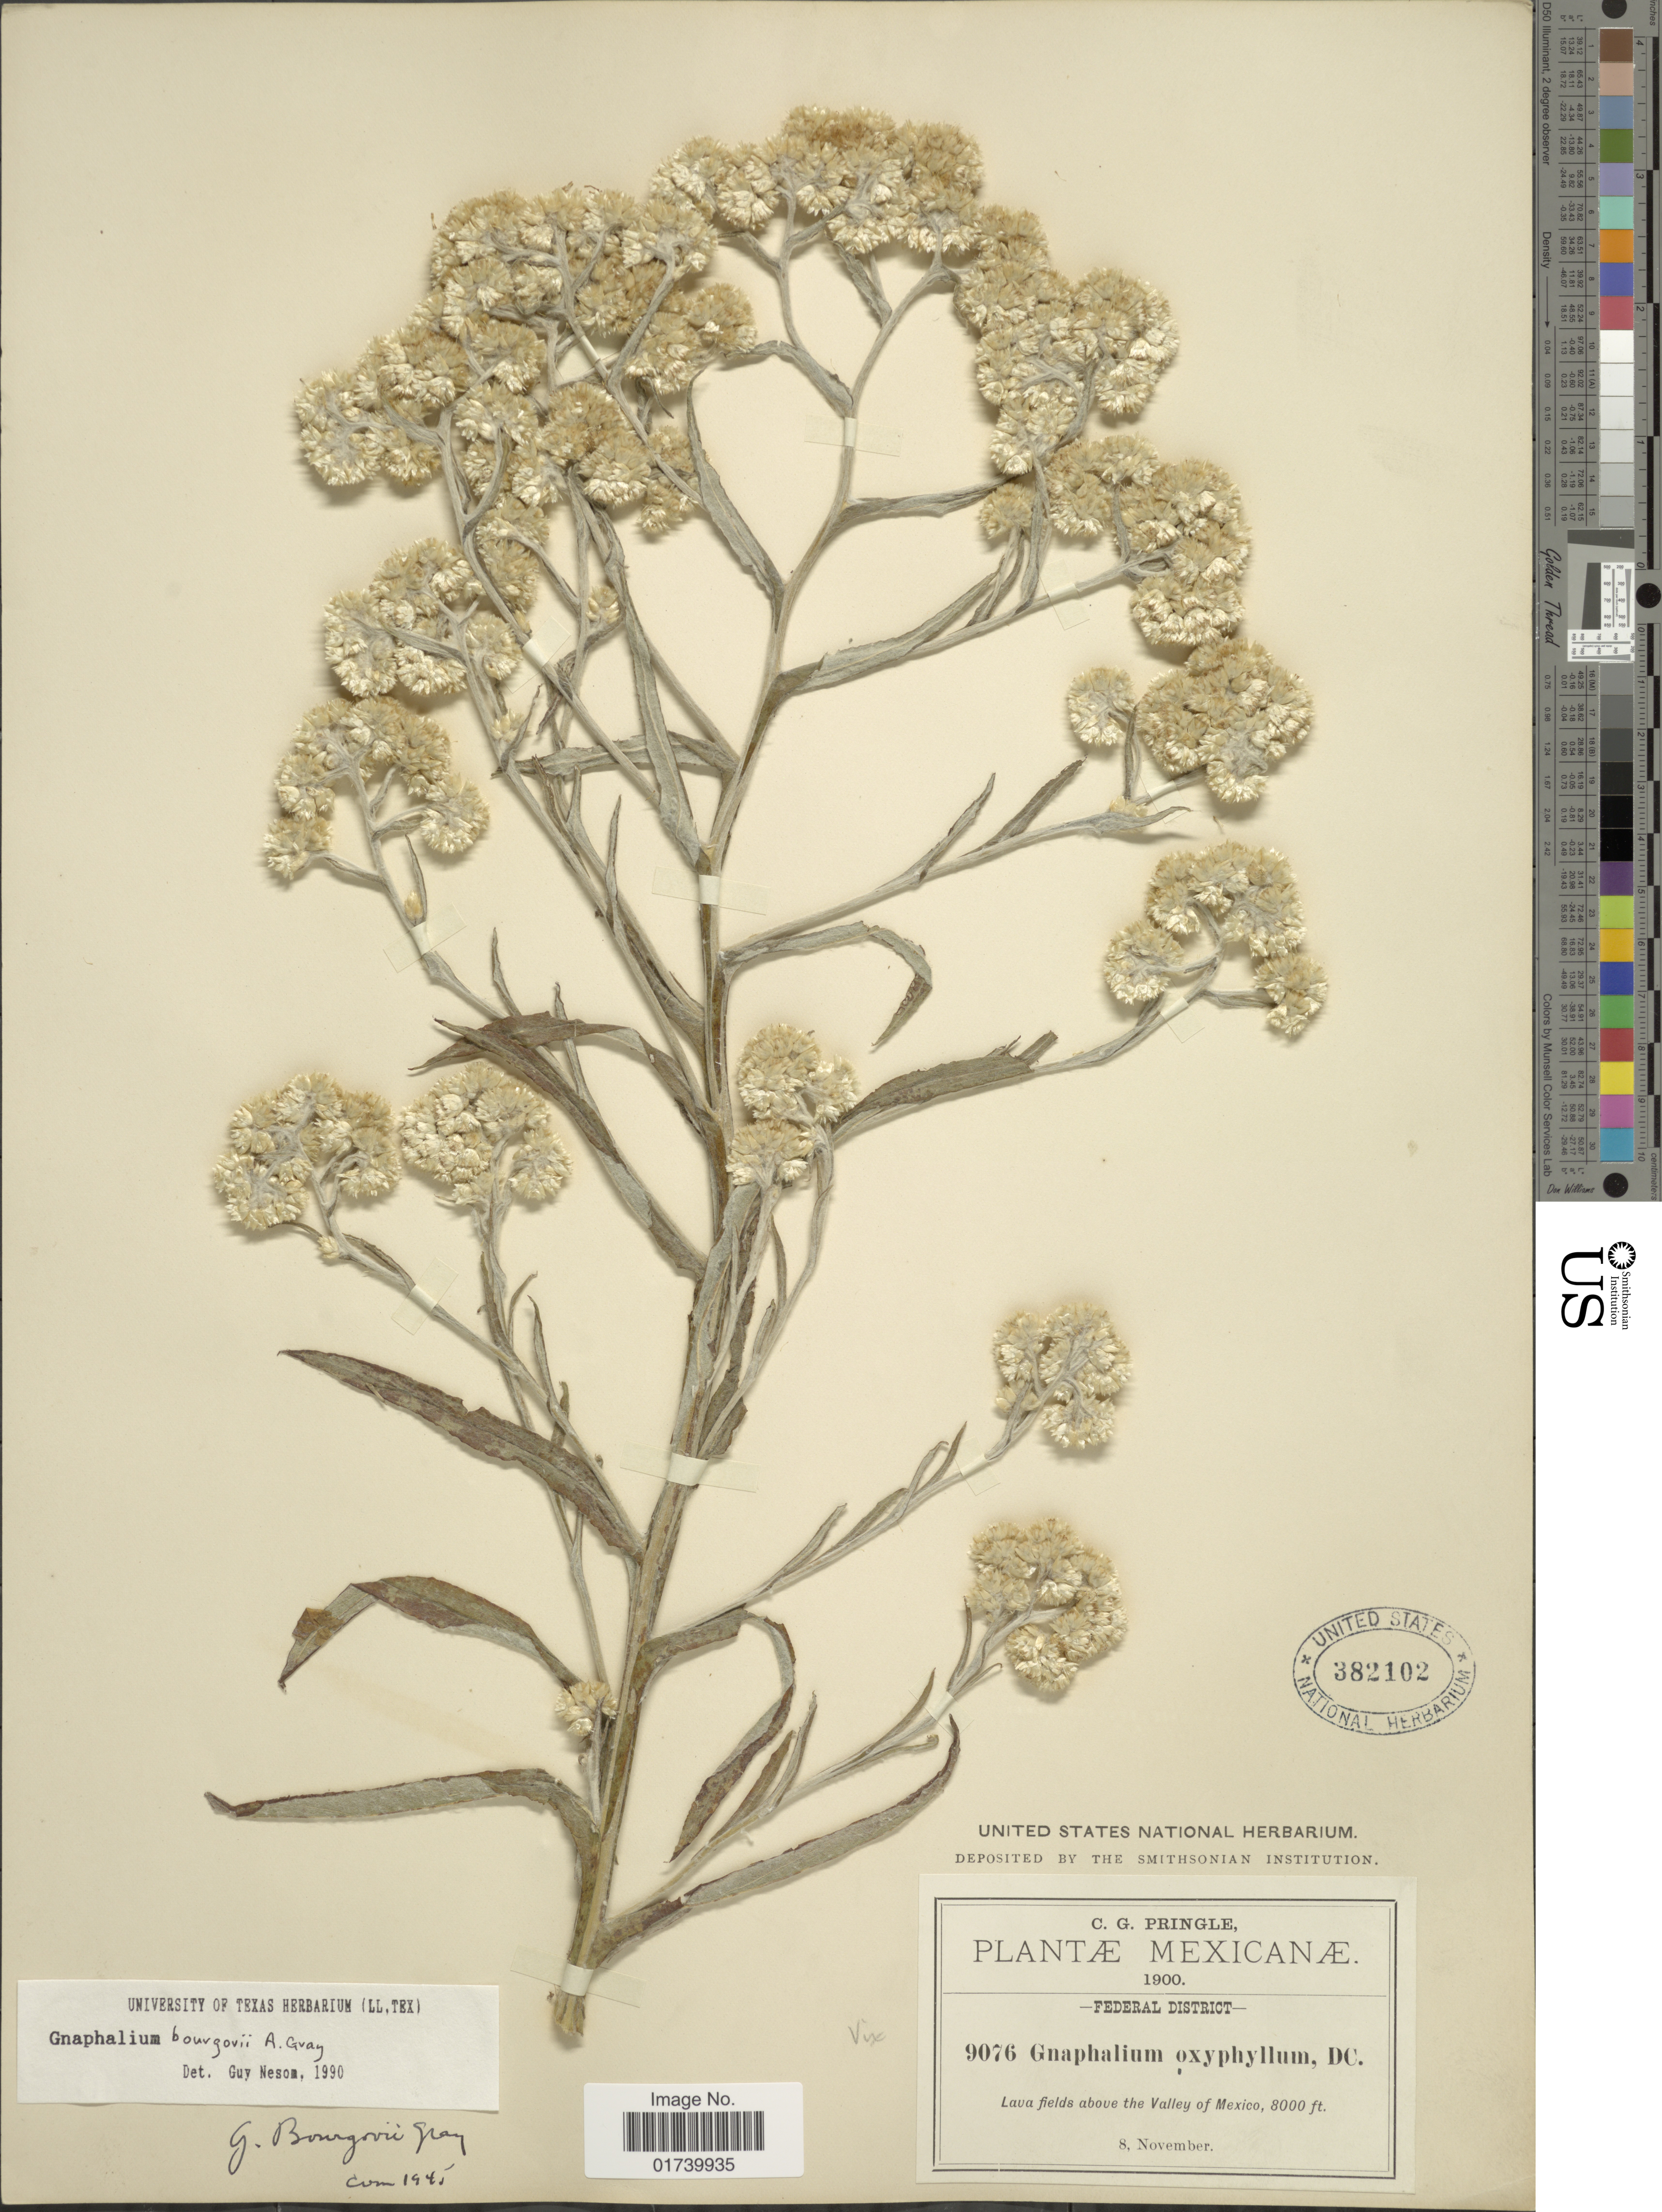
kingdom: Plantae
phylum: Tracheophyta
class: Magnoliopsida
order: Asterales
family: Asteraceae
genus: Pseudognaphalium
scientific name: Pseudognaphalium bourgovii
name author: (A. Gray) Anderb.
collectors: C. G. Pringle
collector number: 9076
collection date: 1900-12-08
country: Mexico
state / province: Distrito Federal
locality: Federal District, Lava fields above the Valley of Mexico.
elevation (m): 2438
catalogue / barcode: US 382102